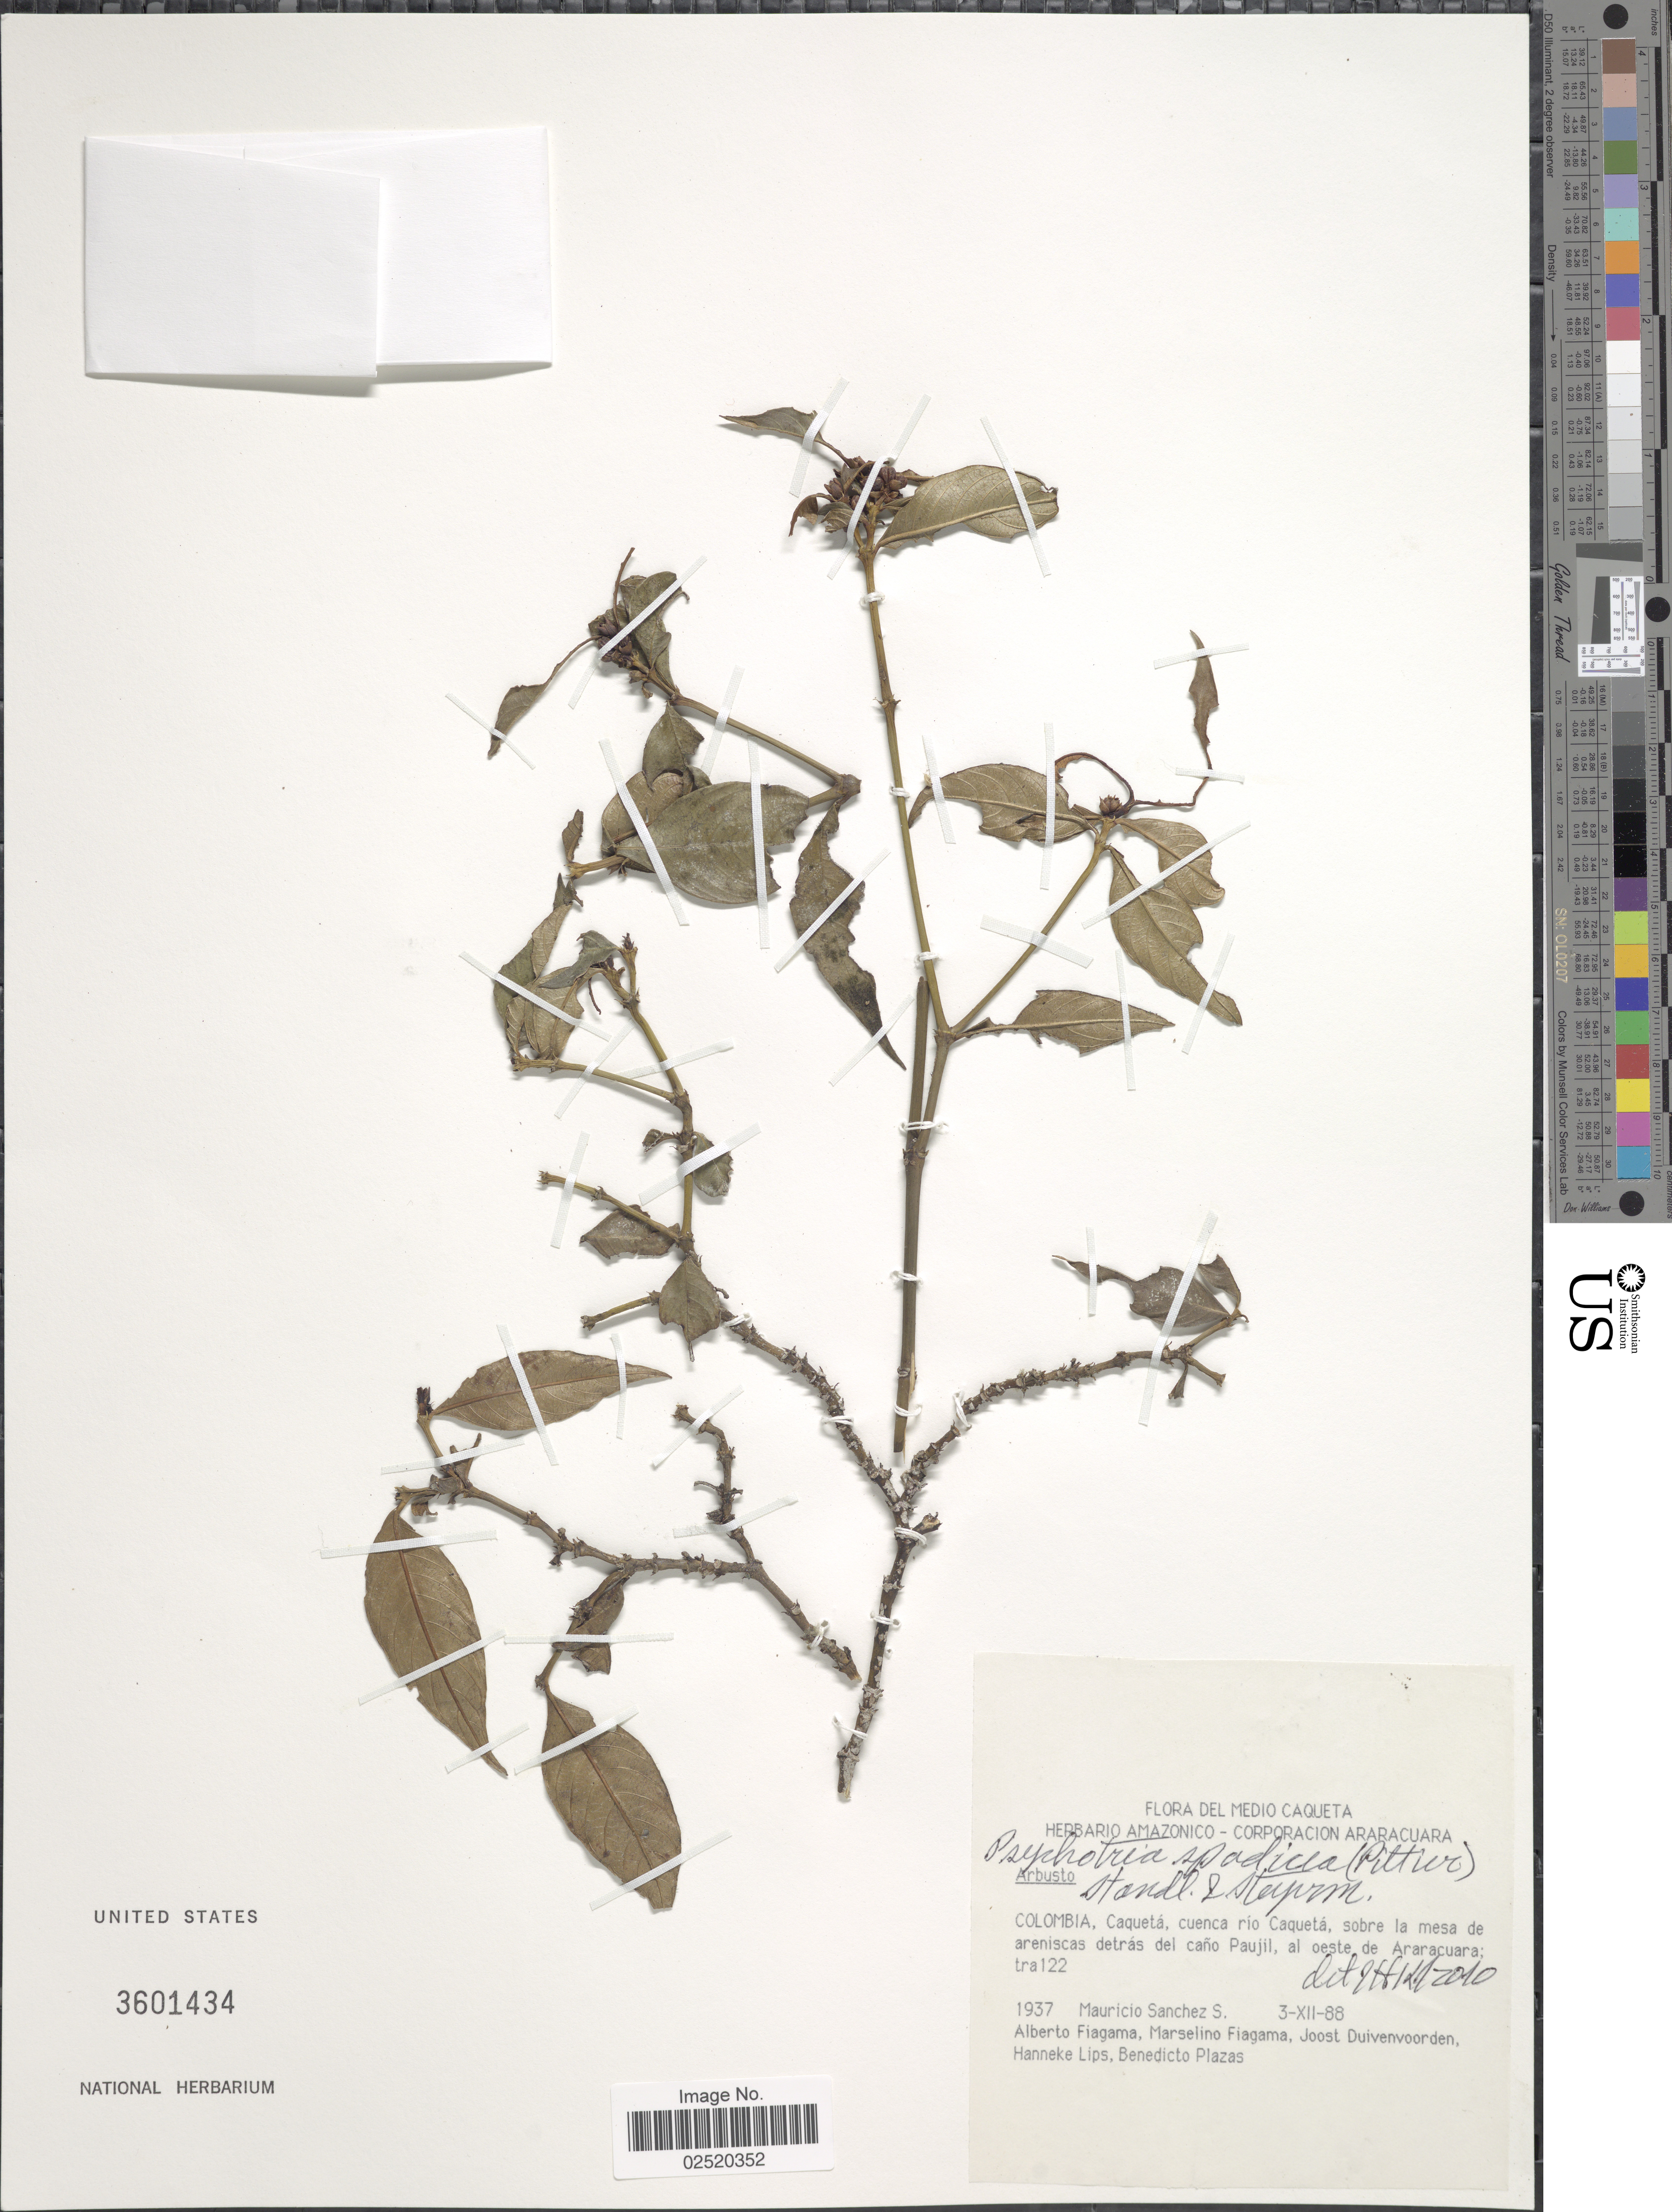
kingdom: Plantae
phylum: Tracheophyta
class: Magnoliopsida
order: Gentianales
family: Rubiaceae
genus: Psychotria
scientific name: Psychotria spadicea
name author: (Pittier) Standl. & Steyerm.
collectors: M. Sanchez S., A. Fiagama, M. Fiagama, J. Duivenvoorden & et al.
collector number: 1937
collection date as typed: Transcribed d/m/y: 3/12/88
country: Colombia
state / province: Caquetá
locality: Colombia, Caqueta, cuenca rio Caqueta,sobre la mesa de areniscas detras del cano Paujil, al oeste de Araracuara, Tra122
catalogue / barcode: US 3601434